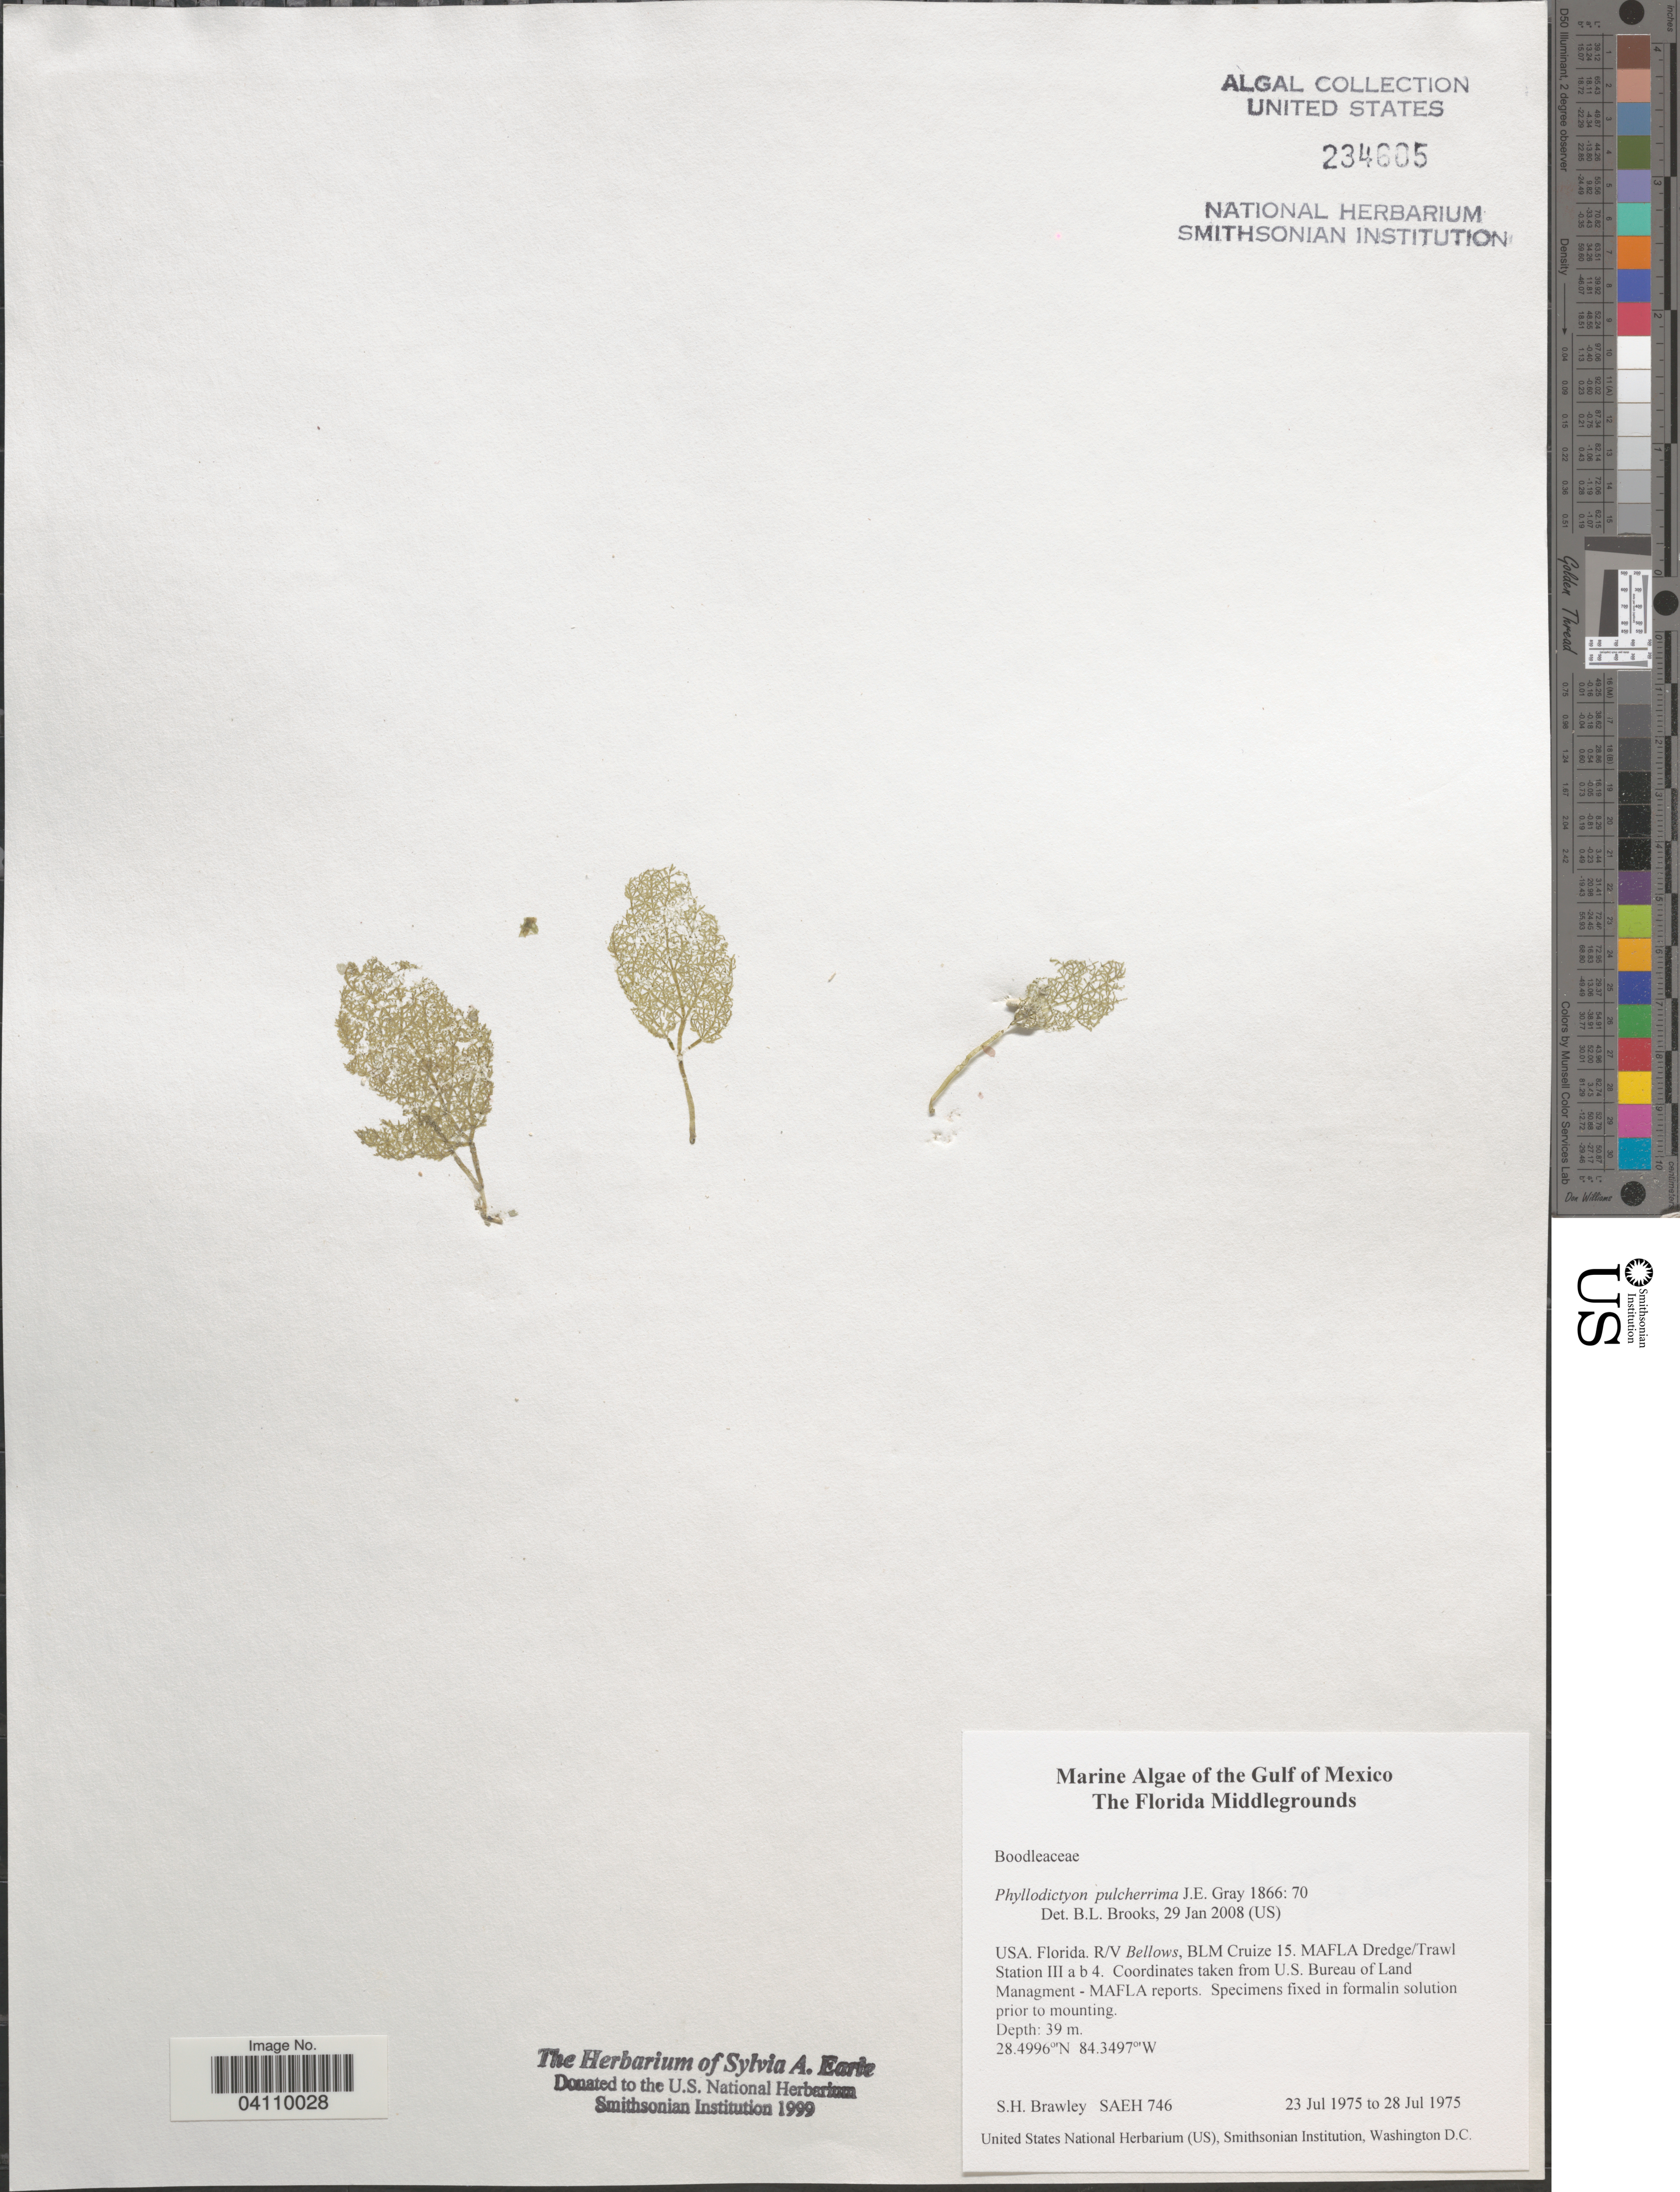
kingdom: Plantae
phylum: Chlorophyta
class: Ulvophyceae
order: Siphonocladales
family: Boodleaceae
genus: Phyllodictyon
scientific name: Phyllodictyon pulcherrimum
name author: J.E. Gray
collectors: S. Brawley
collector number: SAEH 746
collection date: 1975-07-23/1975-07-28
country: United States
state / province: Florida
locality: The Gulf of Mexico. The Florida Middlegrounds. R/V Bellows, BLM Cruize 15. MAFLA Dredge/Trawl Station III a b 4. Coordinates taken from U.S. Bureau of Land Managment - MAFLA reports [unsure placement].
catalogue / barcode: US 234605